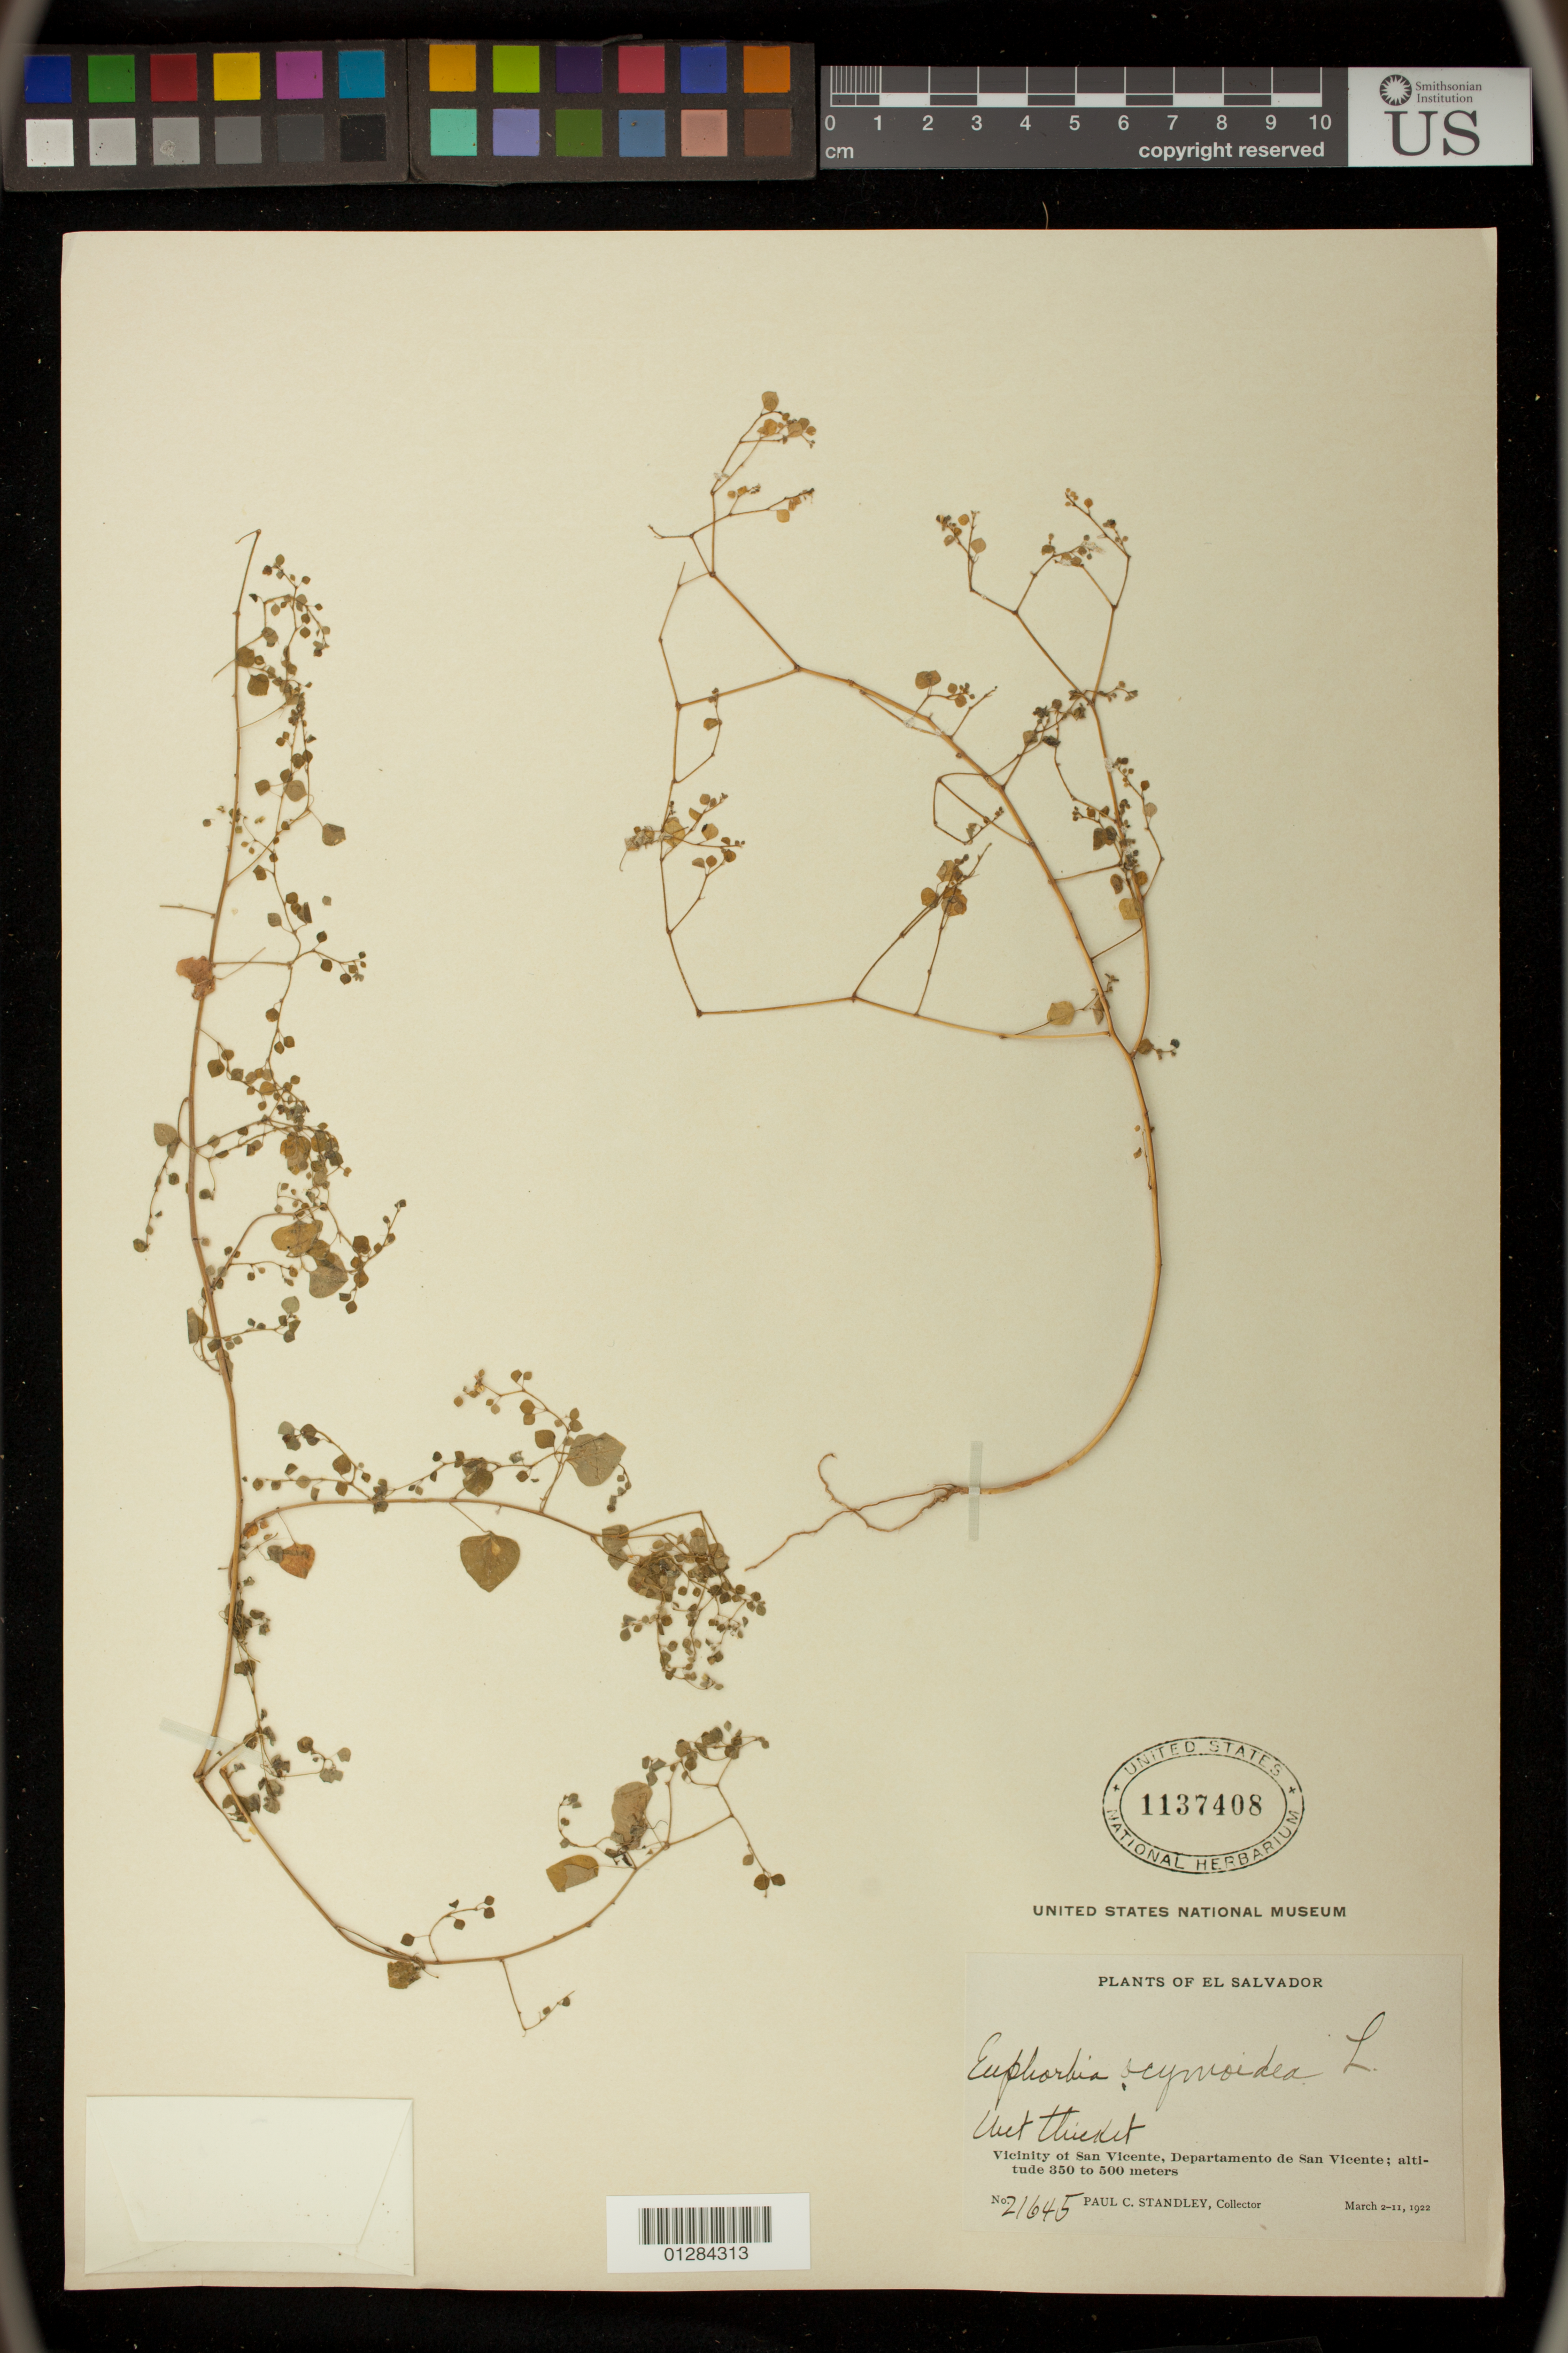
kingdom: Plantae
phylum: Tracheophyta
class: Magnoliopsida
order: Malpighiales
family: Euphorbiaceae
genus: Euphorbia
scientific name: Euphorbia ocymoidea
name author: L.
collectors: P. C. Standley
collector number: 21645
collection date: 1922-03-02/1922-03-11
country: El Salvador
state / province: San Vincente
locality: Vicinity of San Vicente.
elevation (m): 350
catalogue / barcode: US 1137408